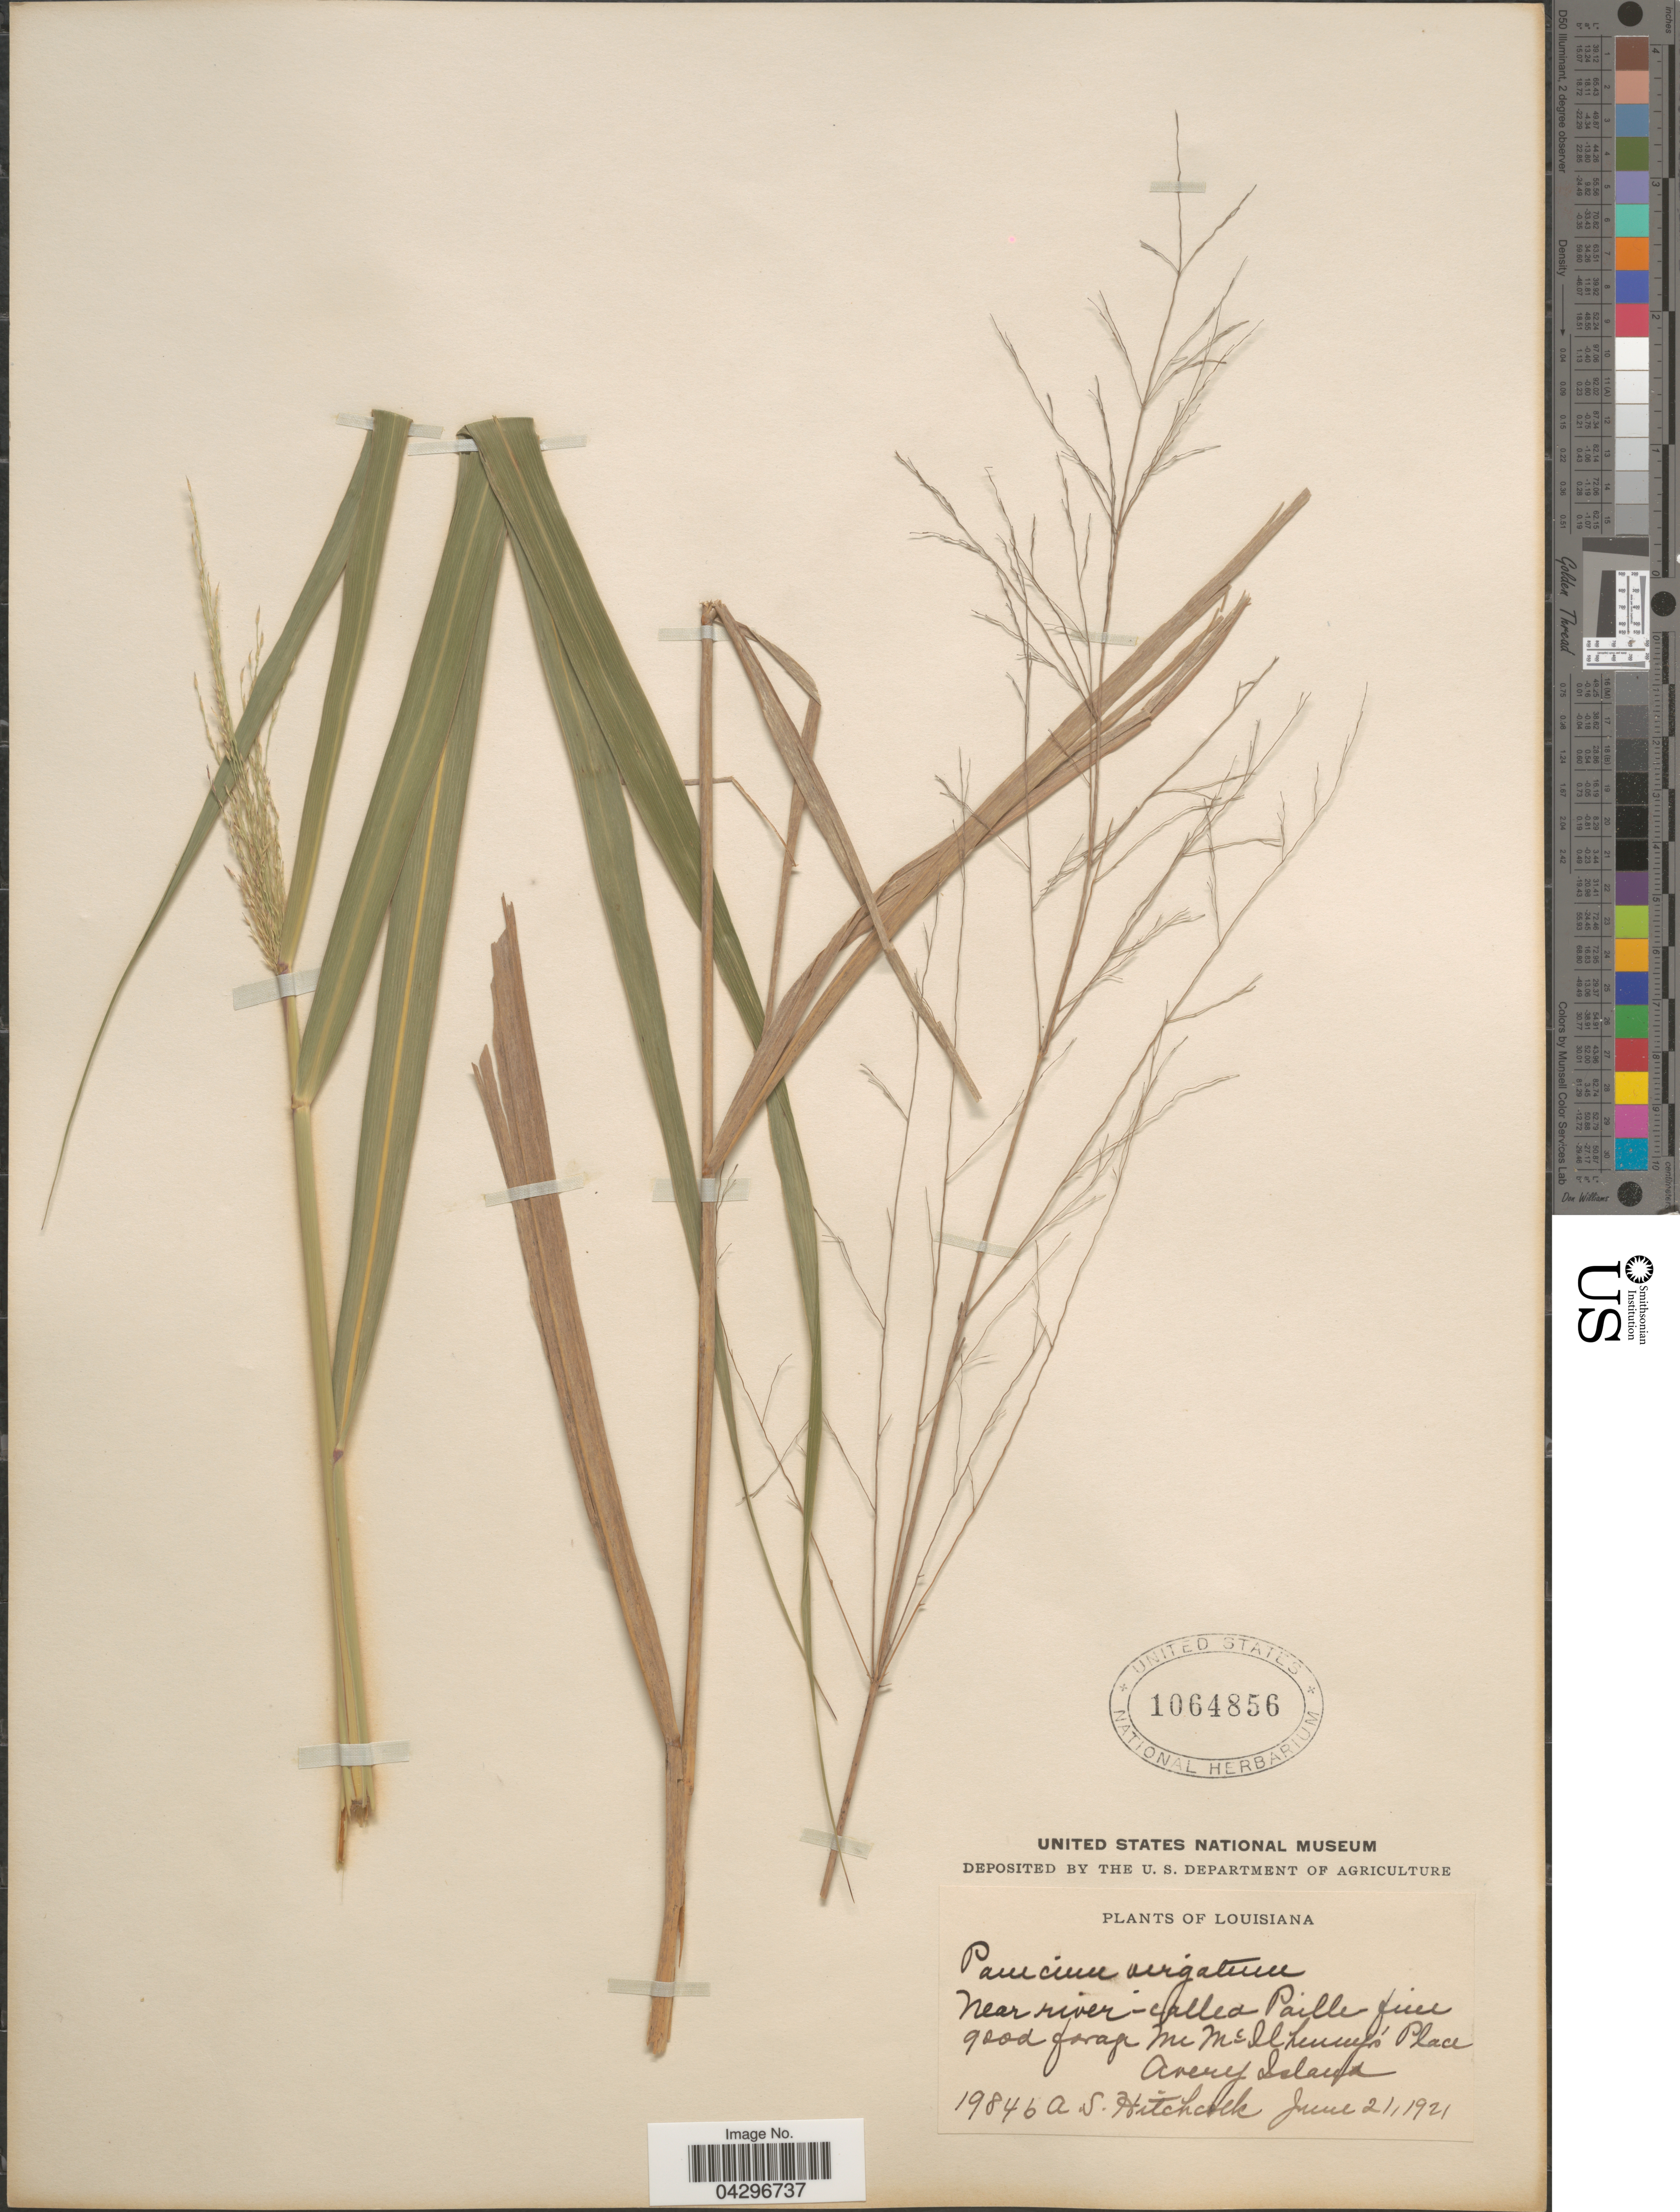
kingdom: Plantae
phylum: Tracheophyta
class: Liliopsida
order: Poales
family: Poaceae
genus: Panicum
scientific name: Panicum virgatum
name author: L.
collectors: A. S. Hitchcock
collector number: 19846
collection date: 1921-06-21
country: United States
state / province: Louisiana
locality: Near river- McIlhenny's Place Avery Island.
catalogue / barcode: US 1064856